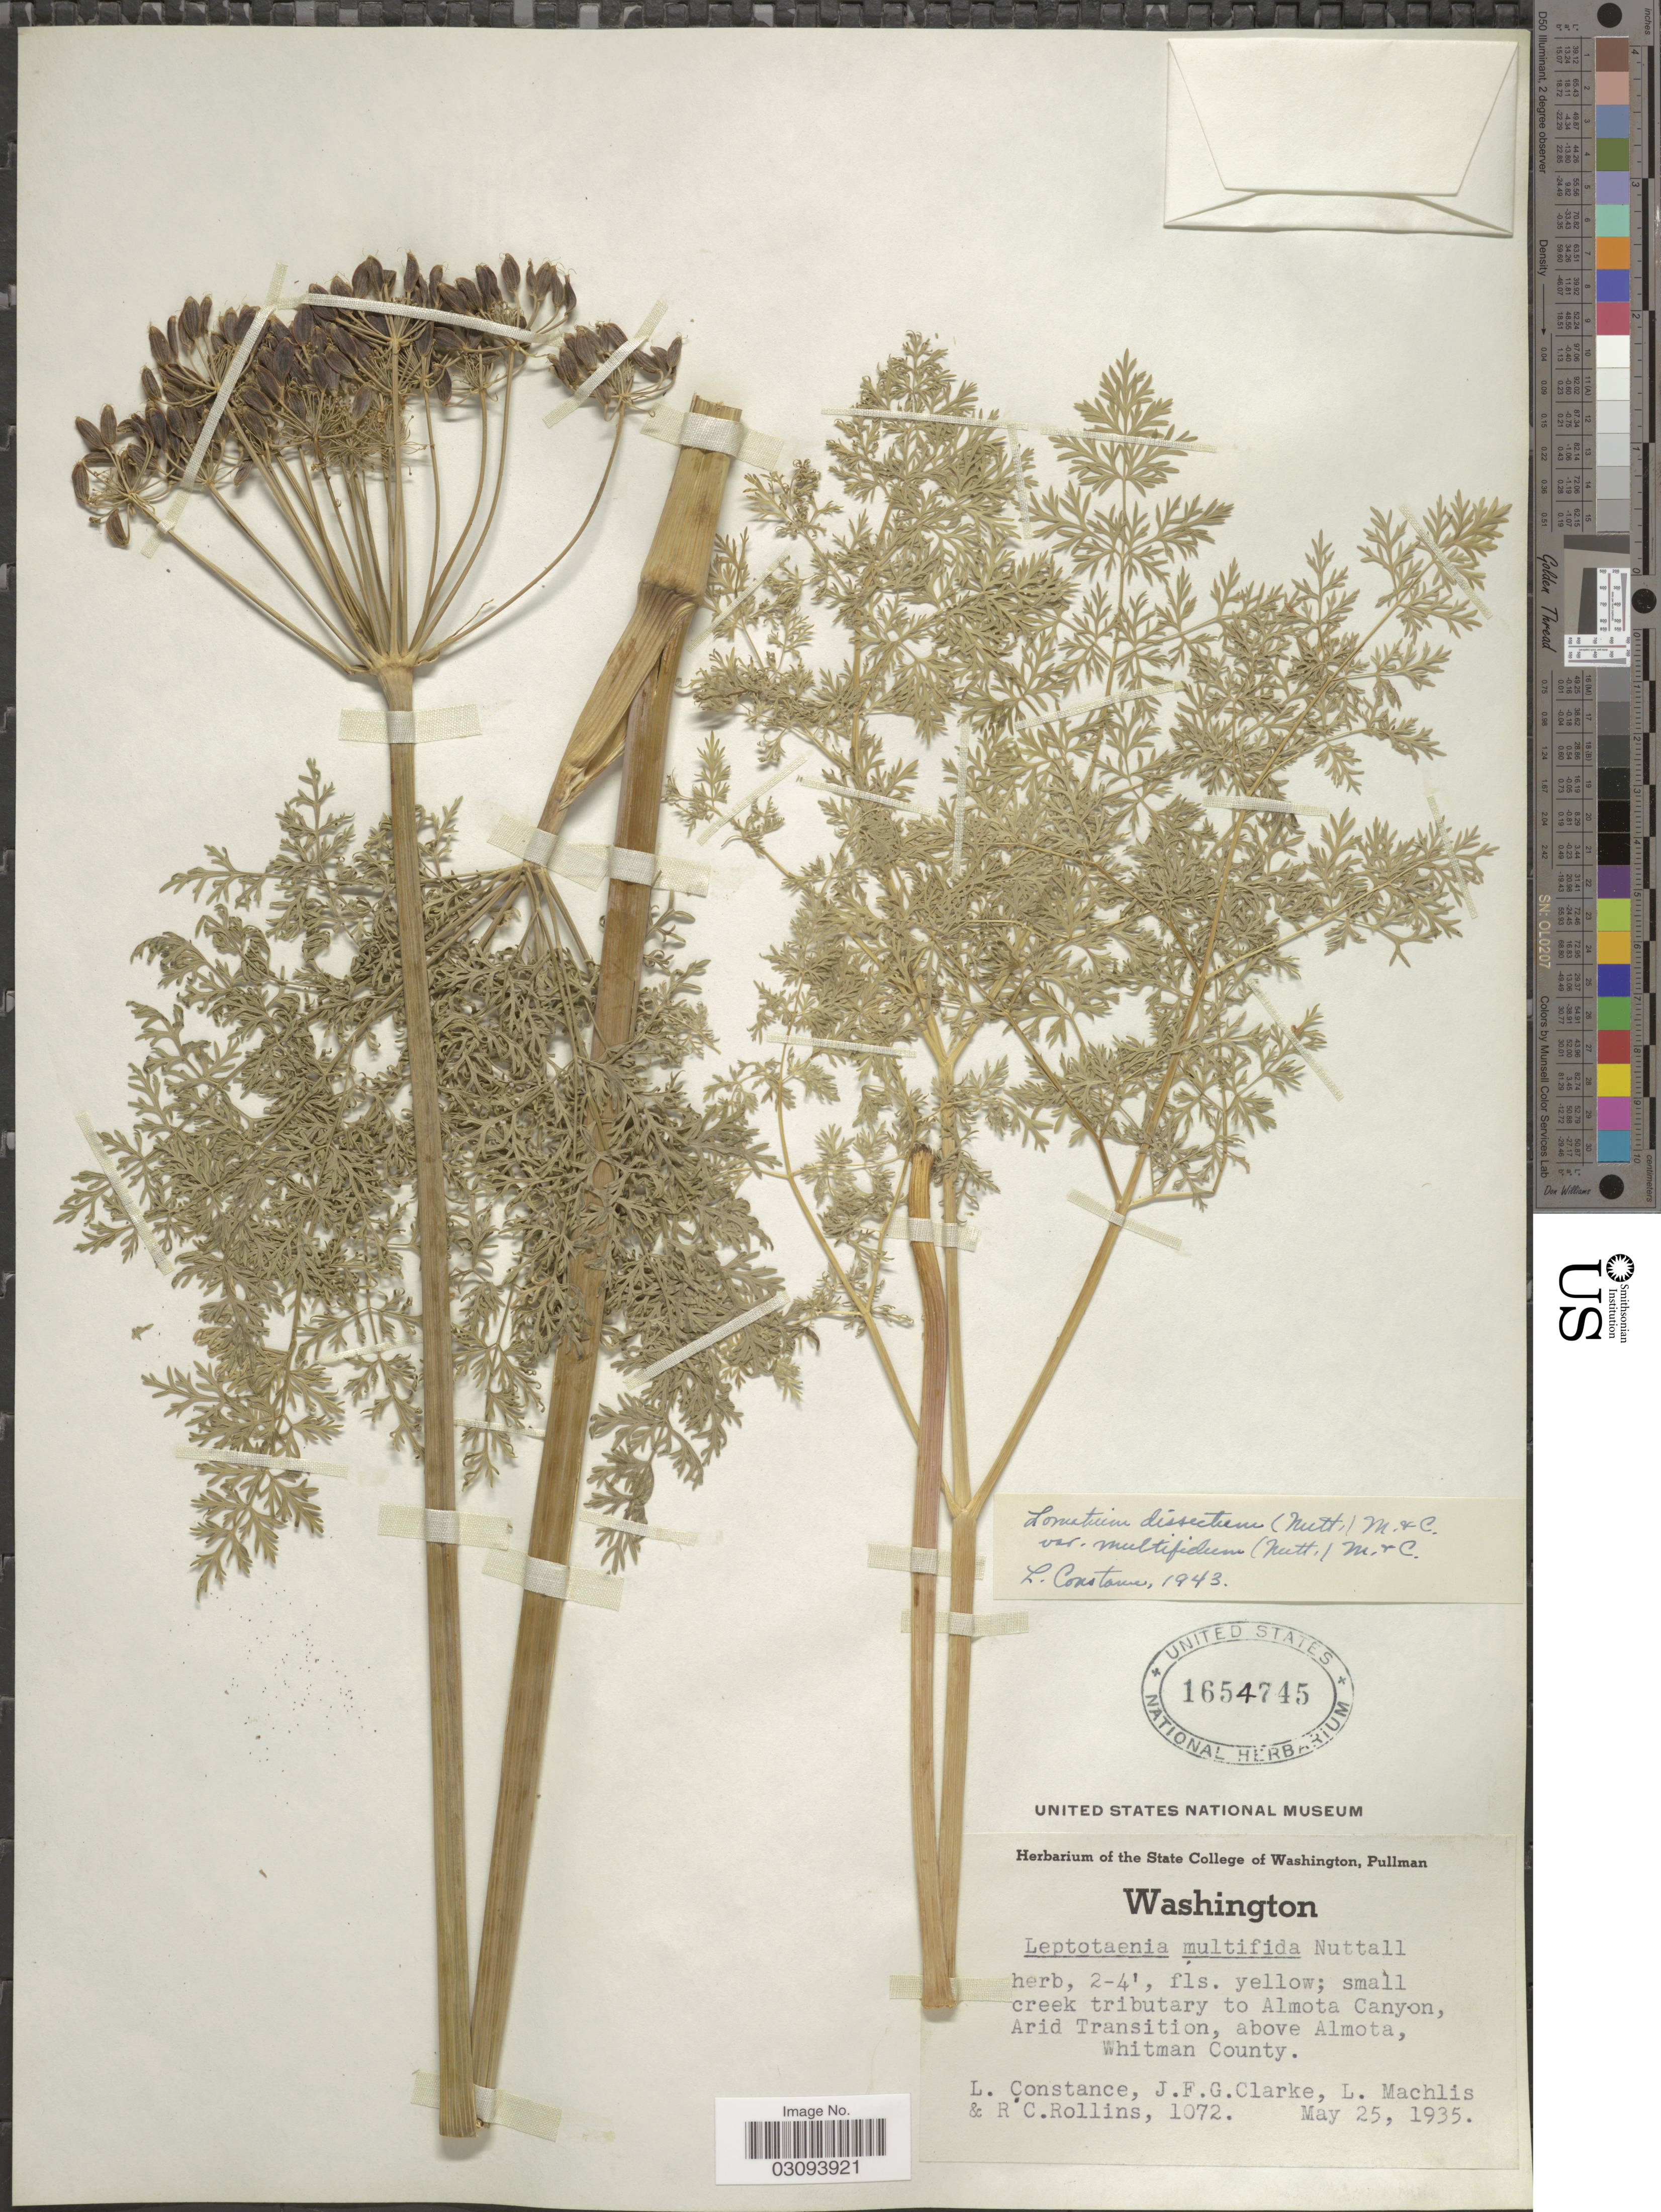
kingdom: Plantae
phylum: Tracheophyta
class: Magnoliopsida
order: Apiales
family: Apiaceae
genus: Lomatium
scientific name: Lomatium dissectum var. multifidum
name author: (Nutt.) Mathias & Constance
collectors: L. Constance, J. F. Clarke, L. Machlis & R. C. Rollins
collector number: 1072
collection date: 1935-05-25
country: United States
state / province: Washington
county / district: Whitman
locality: Small creek tributary to Almota Canyon, Arid Transition, above Almota, Whitman County.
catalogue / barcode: US 1654745